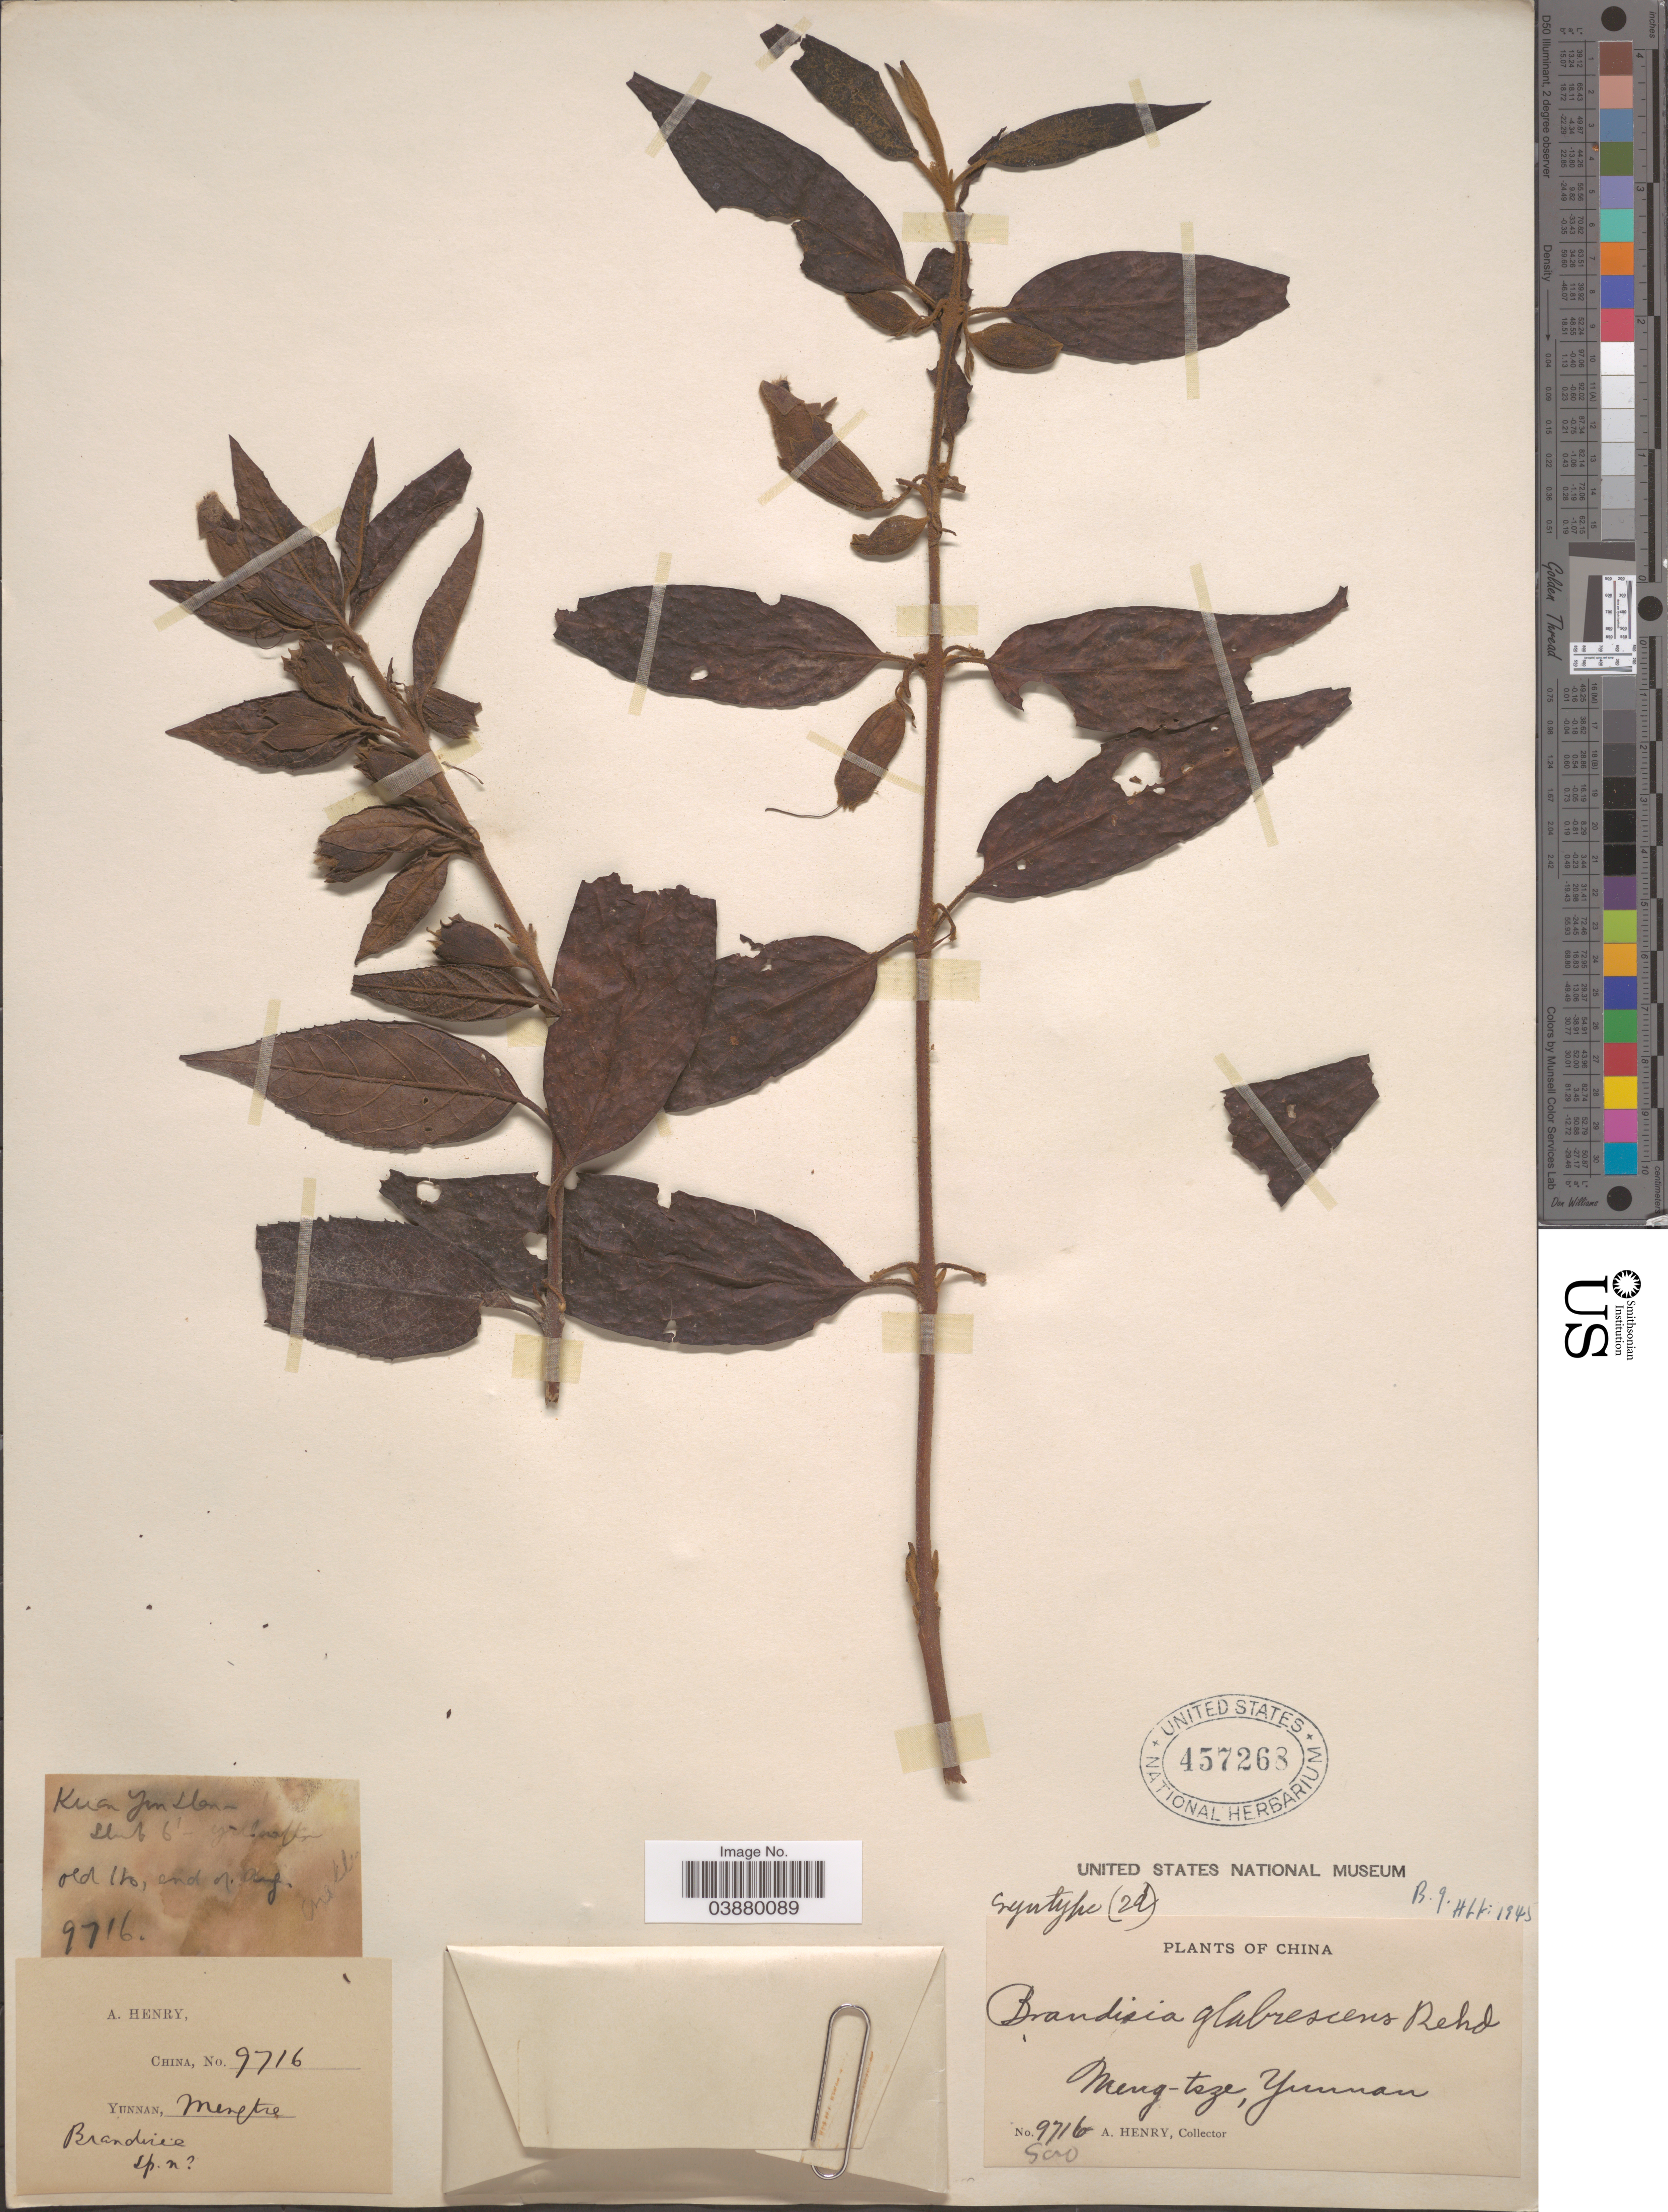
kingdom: Plantae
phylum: Tracheophyta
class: Magnoliopsida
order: Lamiales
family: Orobanchaceae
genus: Brandisia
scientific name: Brandisia glabrescens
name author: Rehder in Sarg.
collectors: A. Henry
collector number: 9716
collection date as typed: End of Aug.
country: China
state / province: Yunnan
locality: Meng-tsze. Kuan Yun shan. Old Ho.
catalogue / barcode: US 457268